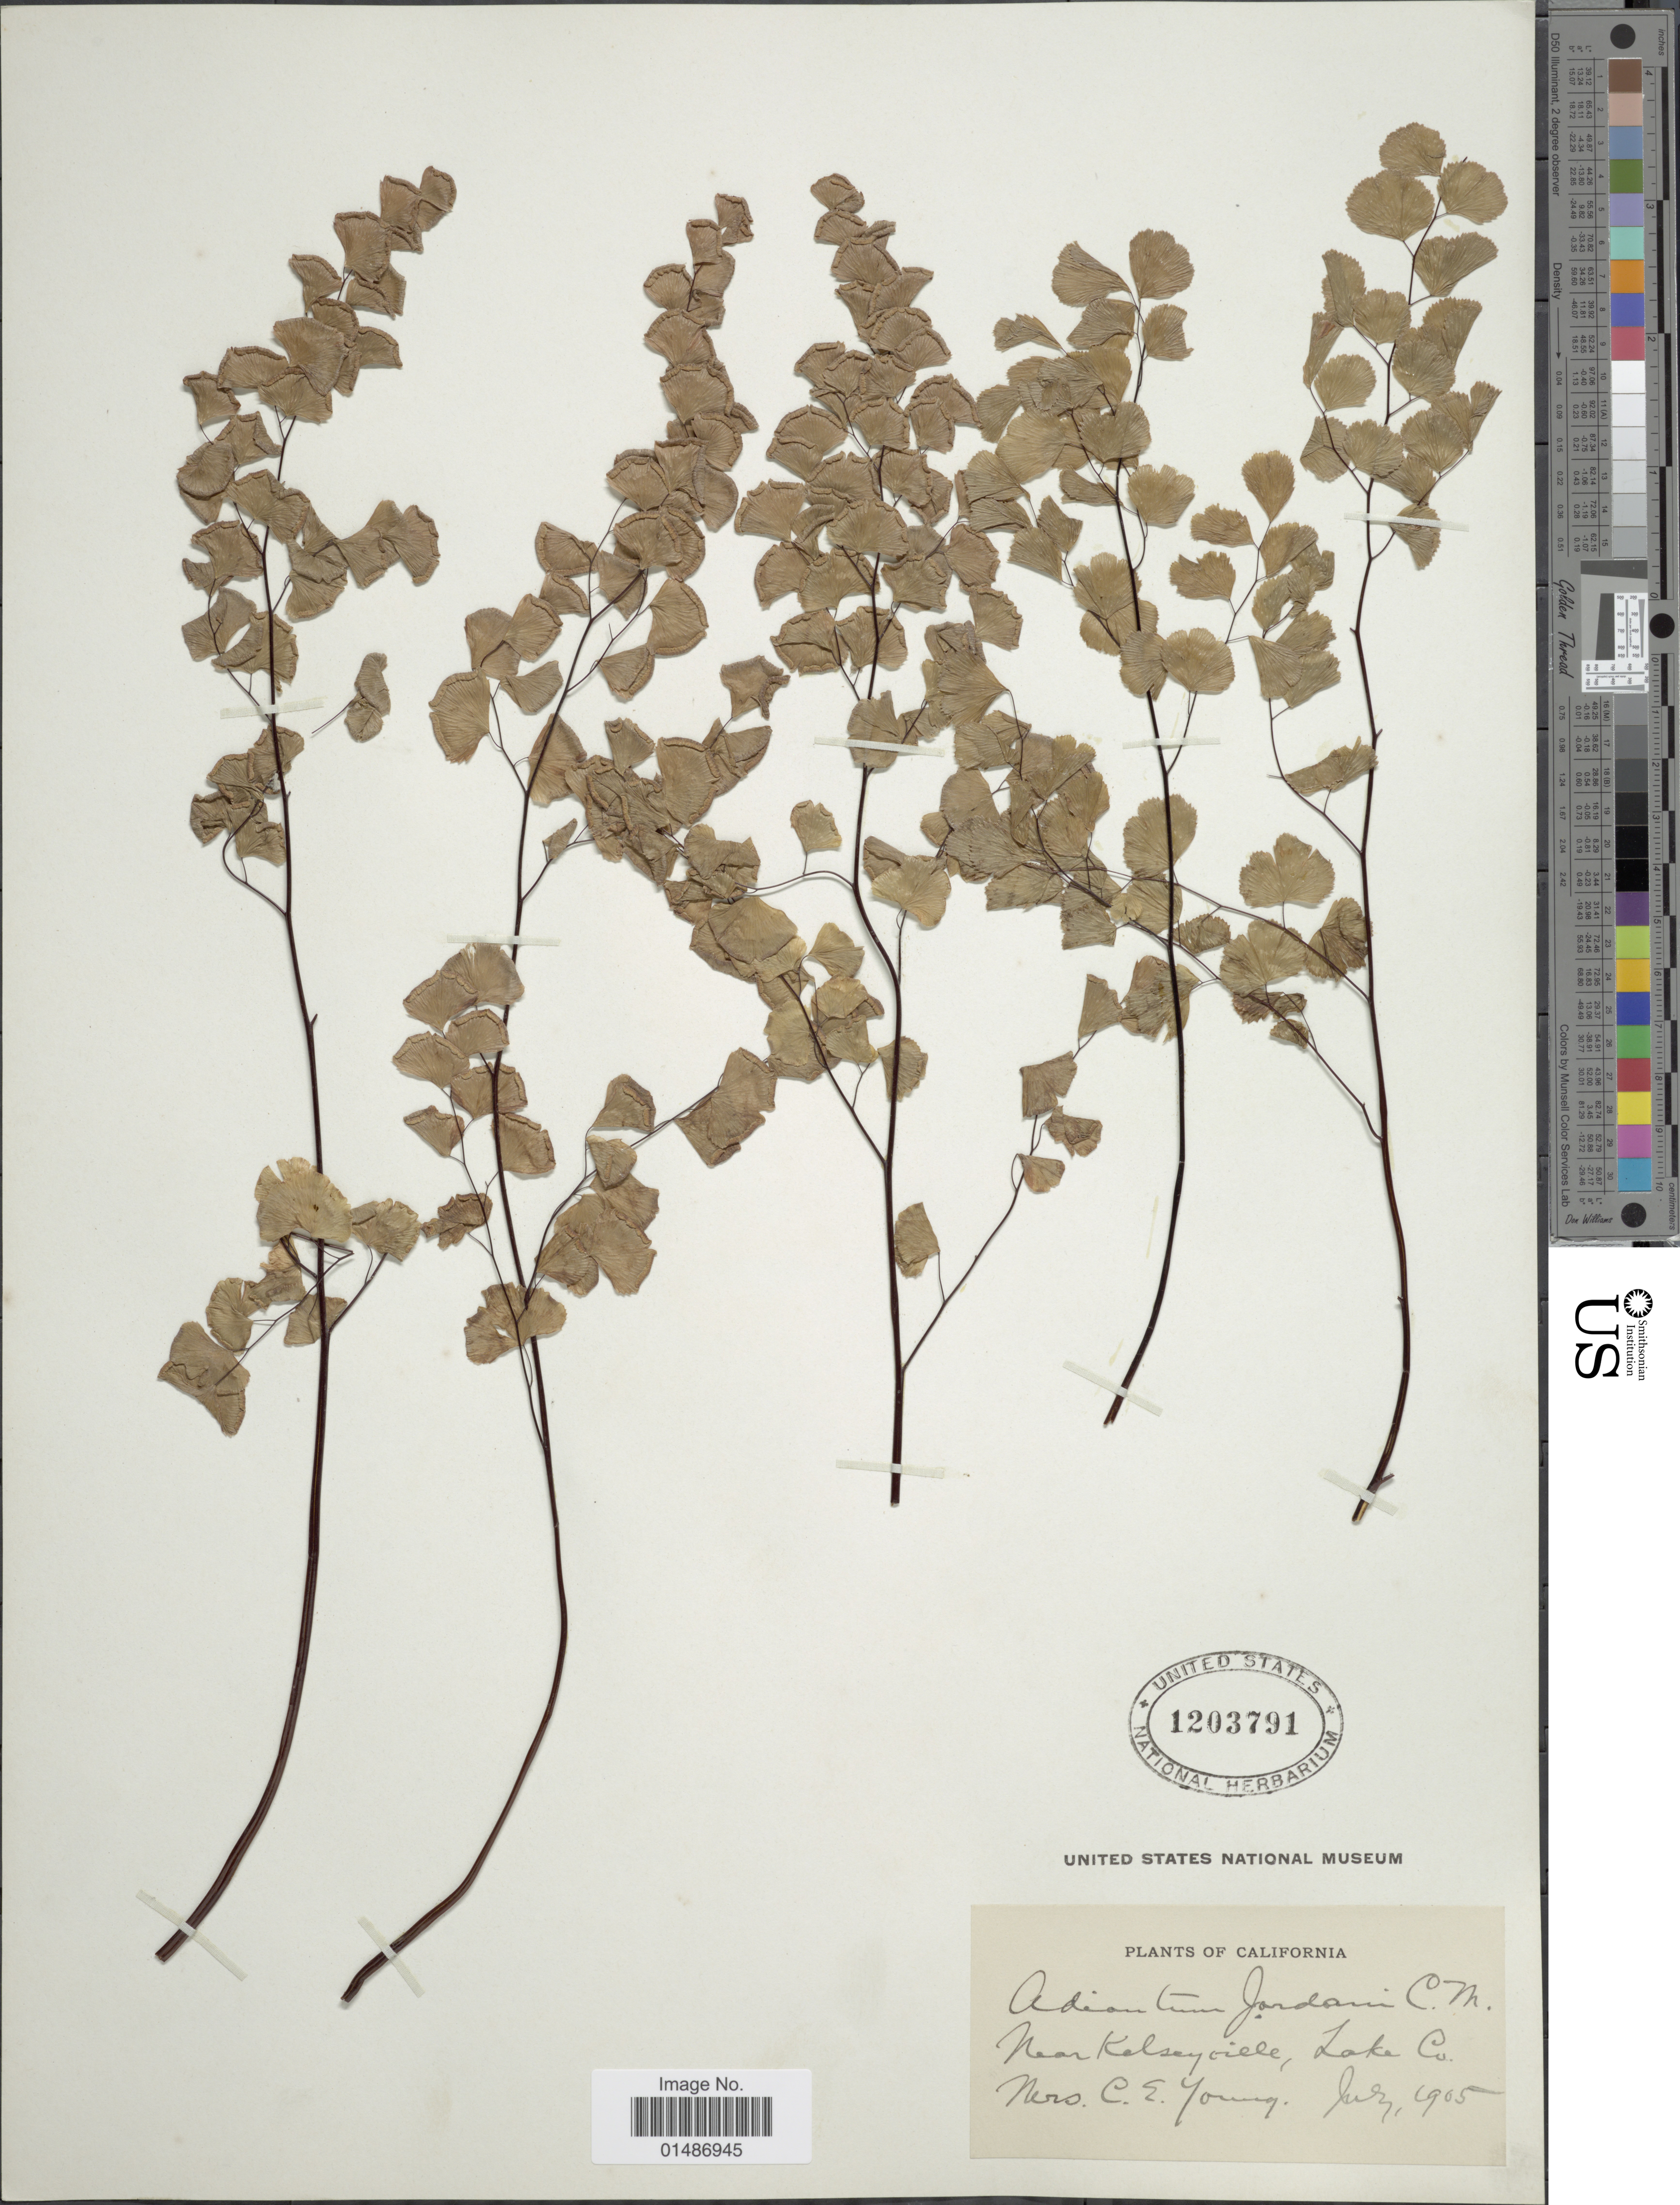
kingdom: Plantae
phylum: Tracheophyta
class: Polypodiopsida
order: Polypodiales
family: Pteridaceae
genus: Adiantum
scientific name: Adiantum jordanii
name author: C.H. Mull.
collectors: C. Young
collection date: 1905-07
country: United States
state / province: California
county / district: Lake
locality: Near Kelseyville, Lake Co.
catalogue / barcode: US 1203791